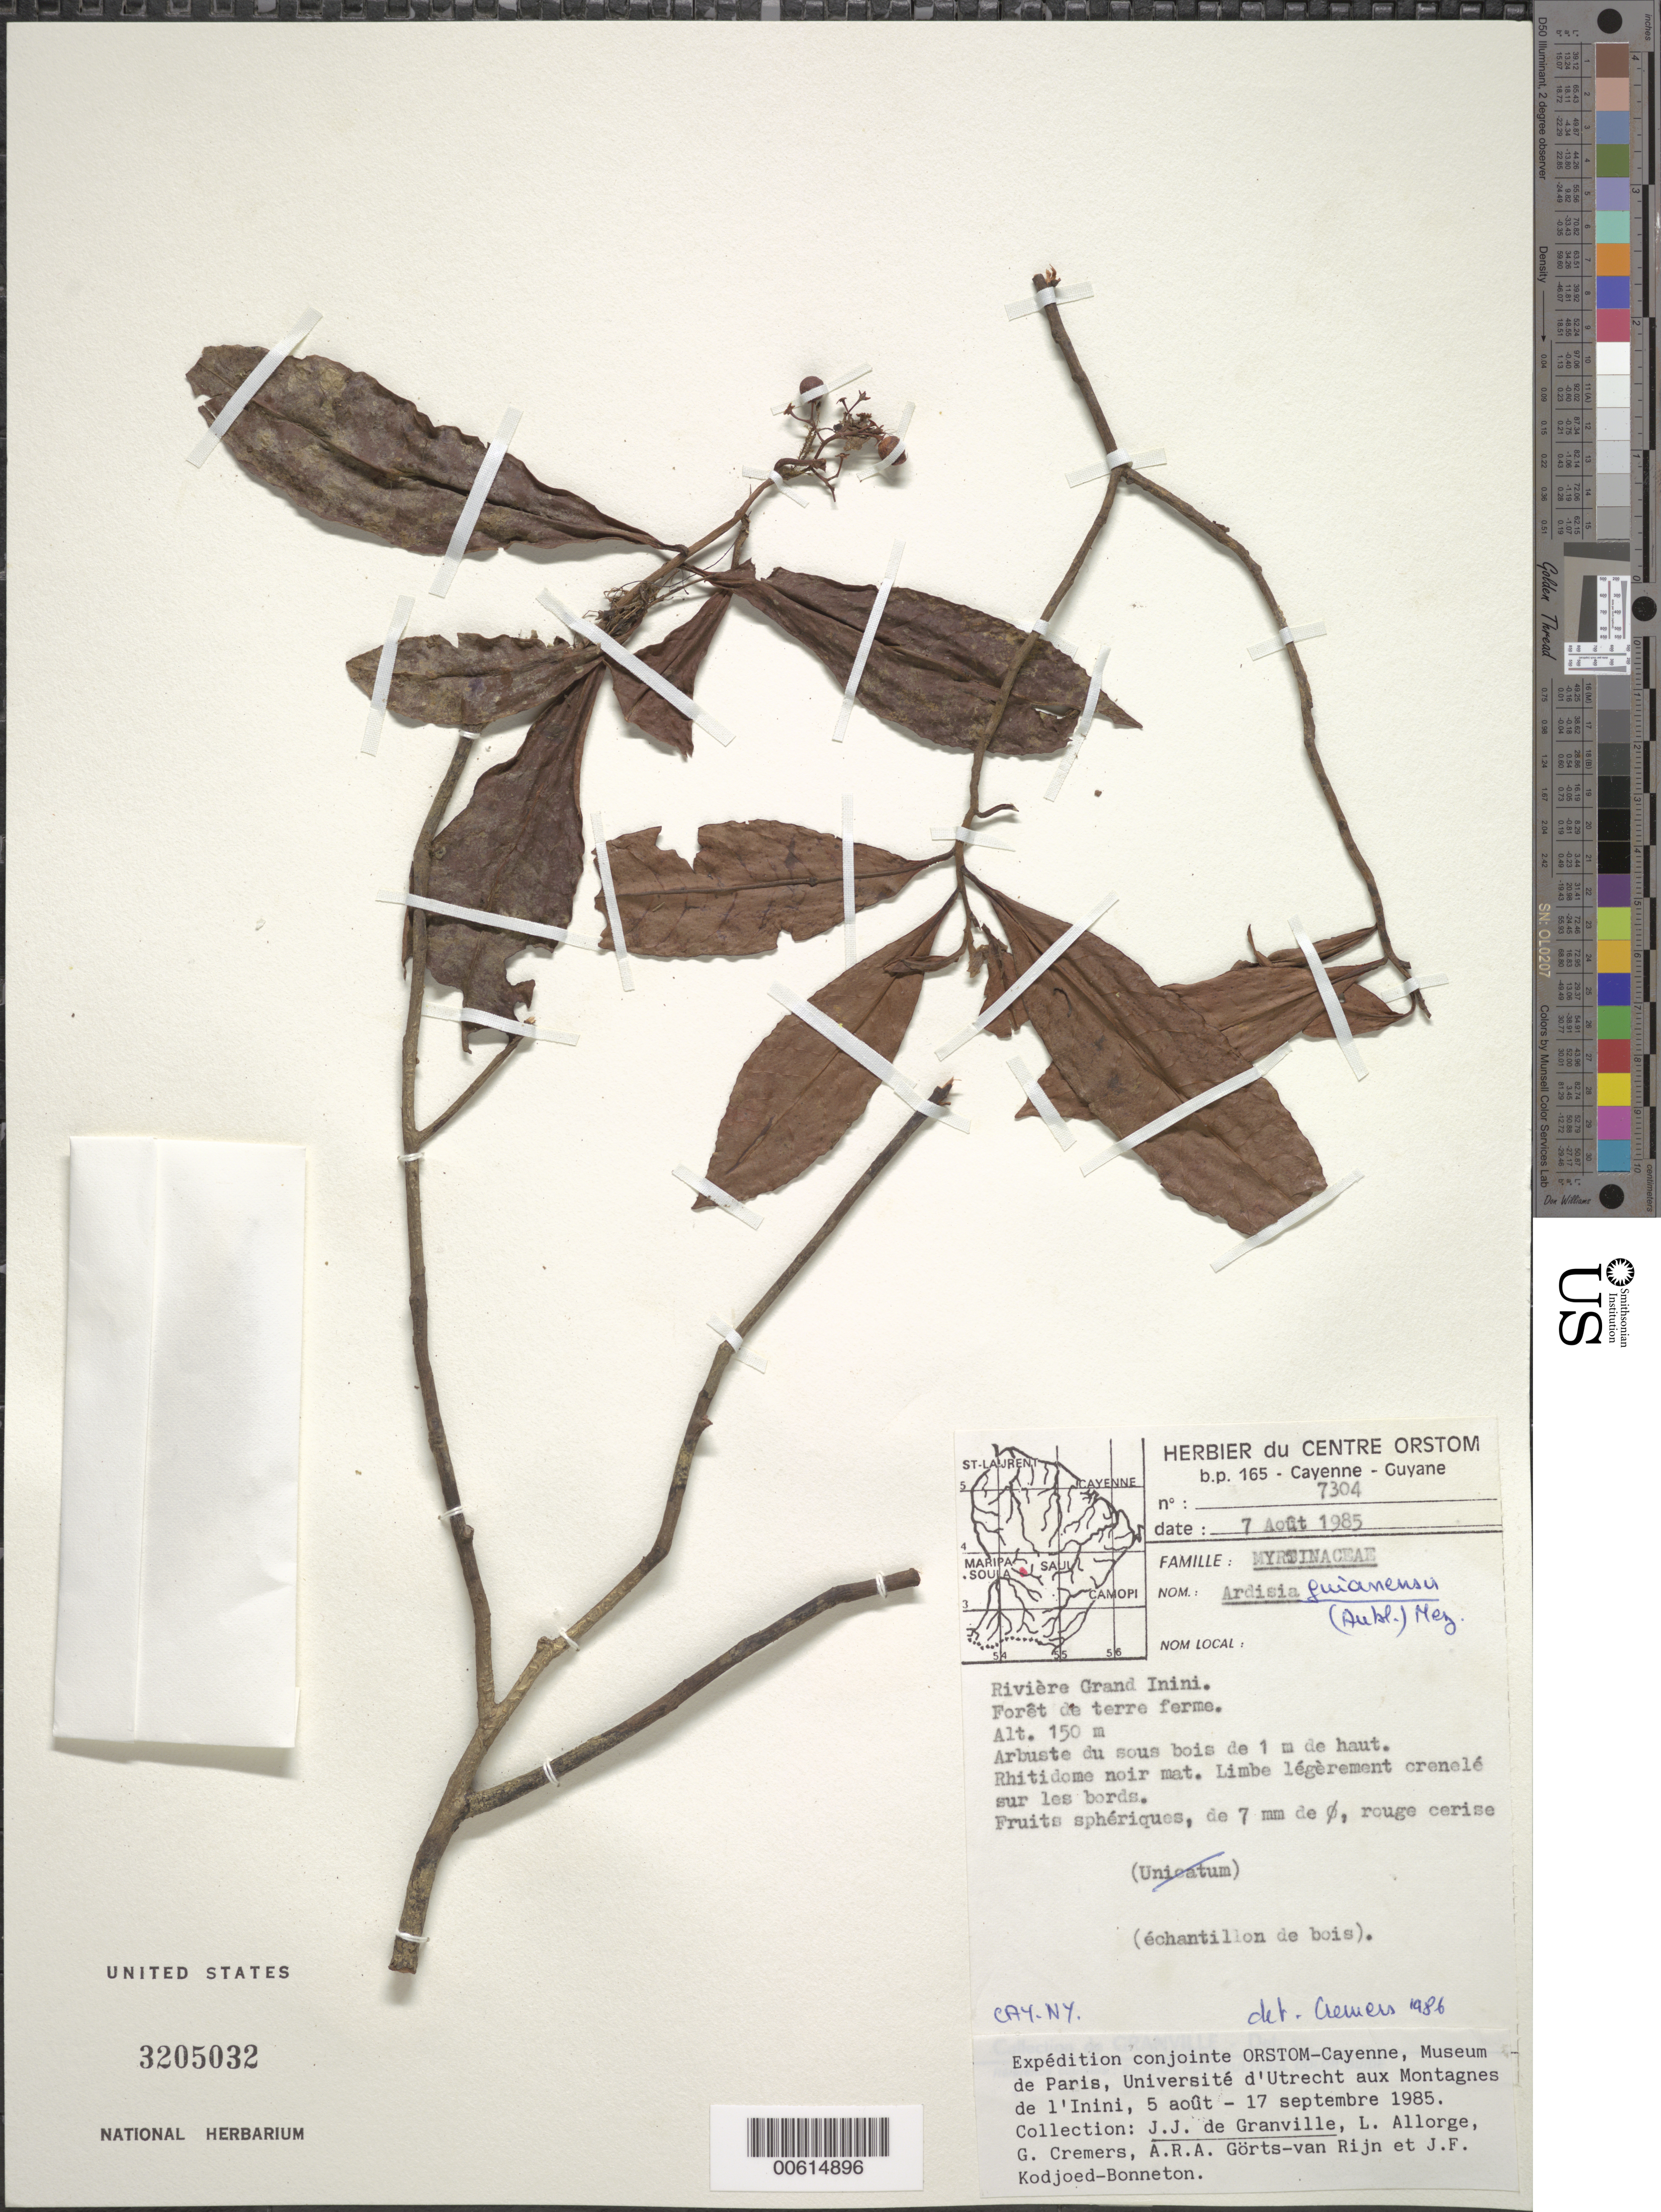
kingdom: Plantae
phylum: Tracheophyta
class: Magnoliopsida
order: Ericales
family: Primulaceae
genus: Ardisia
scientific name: Ardisia guianensis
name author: (Aubl.) Mez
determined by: Pipoly, J. J., III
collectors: J.-J. de Granville, L. Allorge, G. Cremers, A. .R. A. Görts-van Rijn & J. Kodjoed-Bonneton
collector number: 7304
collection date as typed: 7-Aug-85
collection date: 1985-08-07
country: French Guiana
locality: Rivière Grand Inini, Bassin de Maroni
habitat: Forest de terre ferme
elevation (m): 150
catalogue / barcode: US 3205032